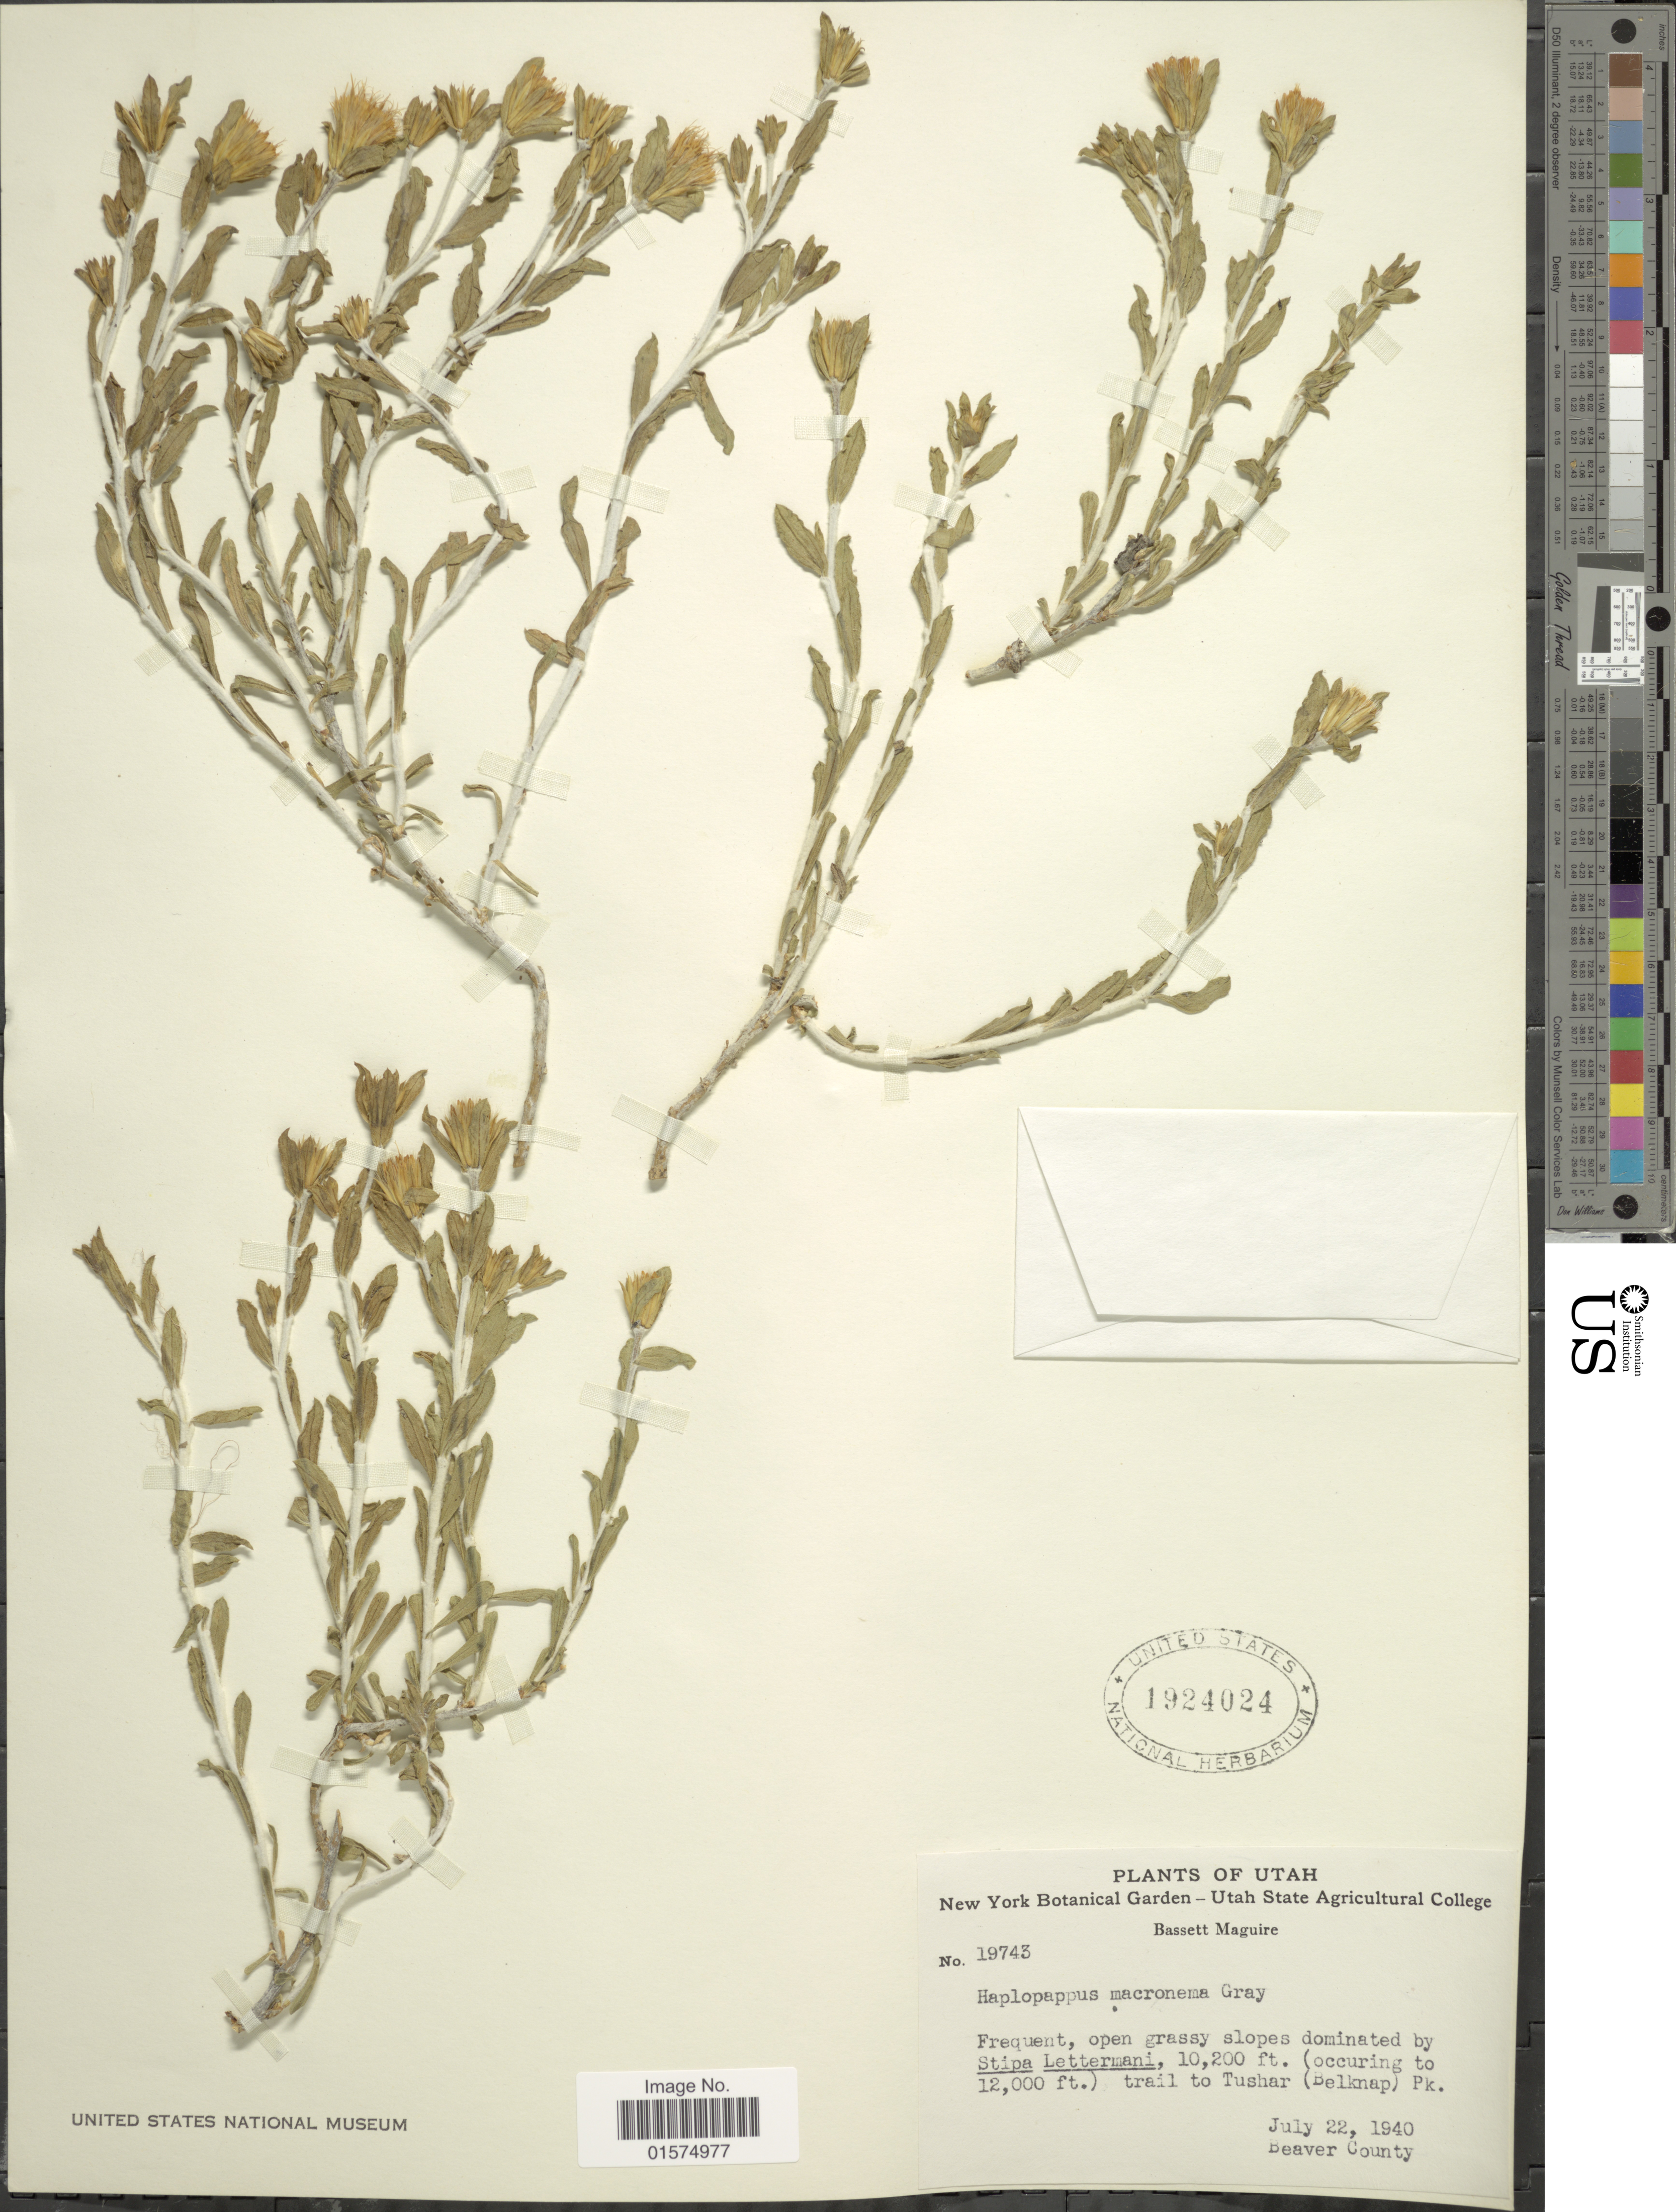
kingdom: Plantae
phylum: Tracheophyta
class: Magnoliopsida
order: Asterales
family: Asteraceae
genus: Ericameria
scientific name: Ericameria discoidea var. discoidea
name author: (Nutt.) G.L. Nesom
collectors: B. Maguire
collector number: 19743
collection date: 1940-07-22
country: United States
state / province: Utah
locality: Trail to Tushar (Belknap) Pk. Beaver County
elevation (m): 3109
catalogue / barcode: US 1924024